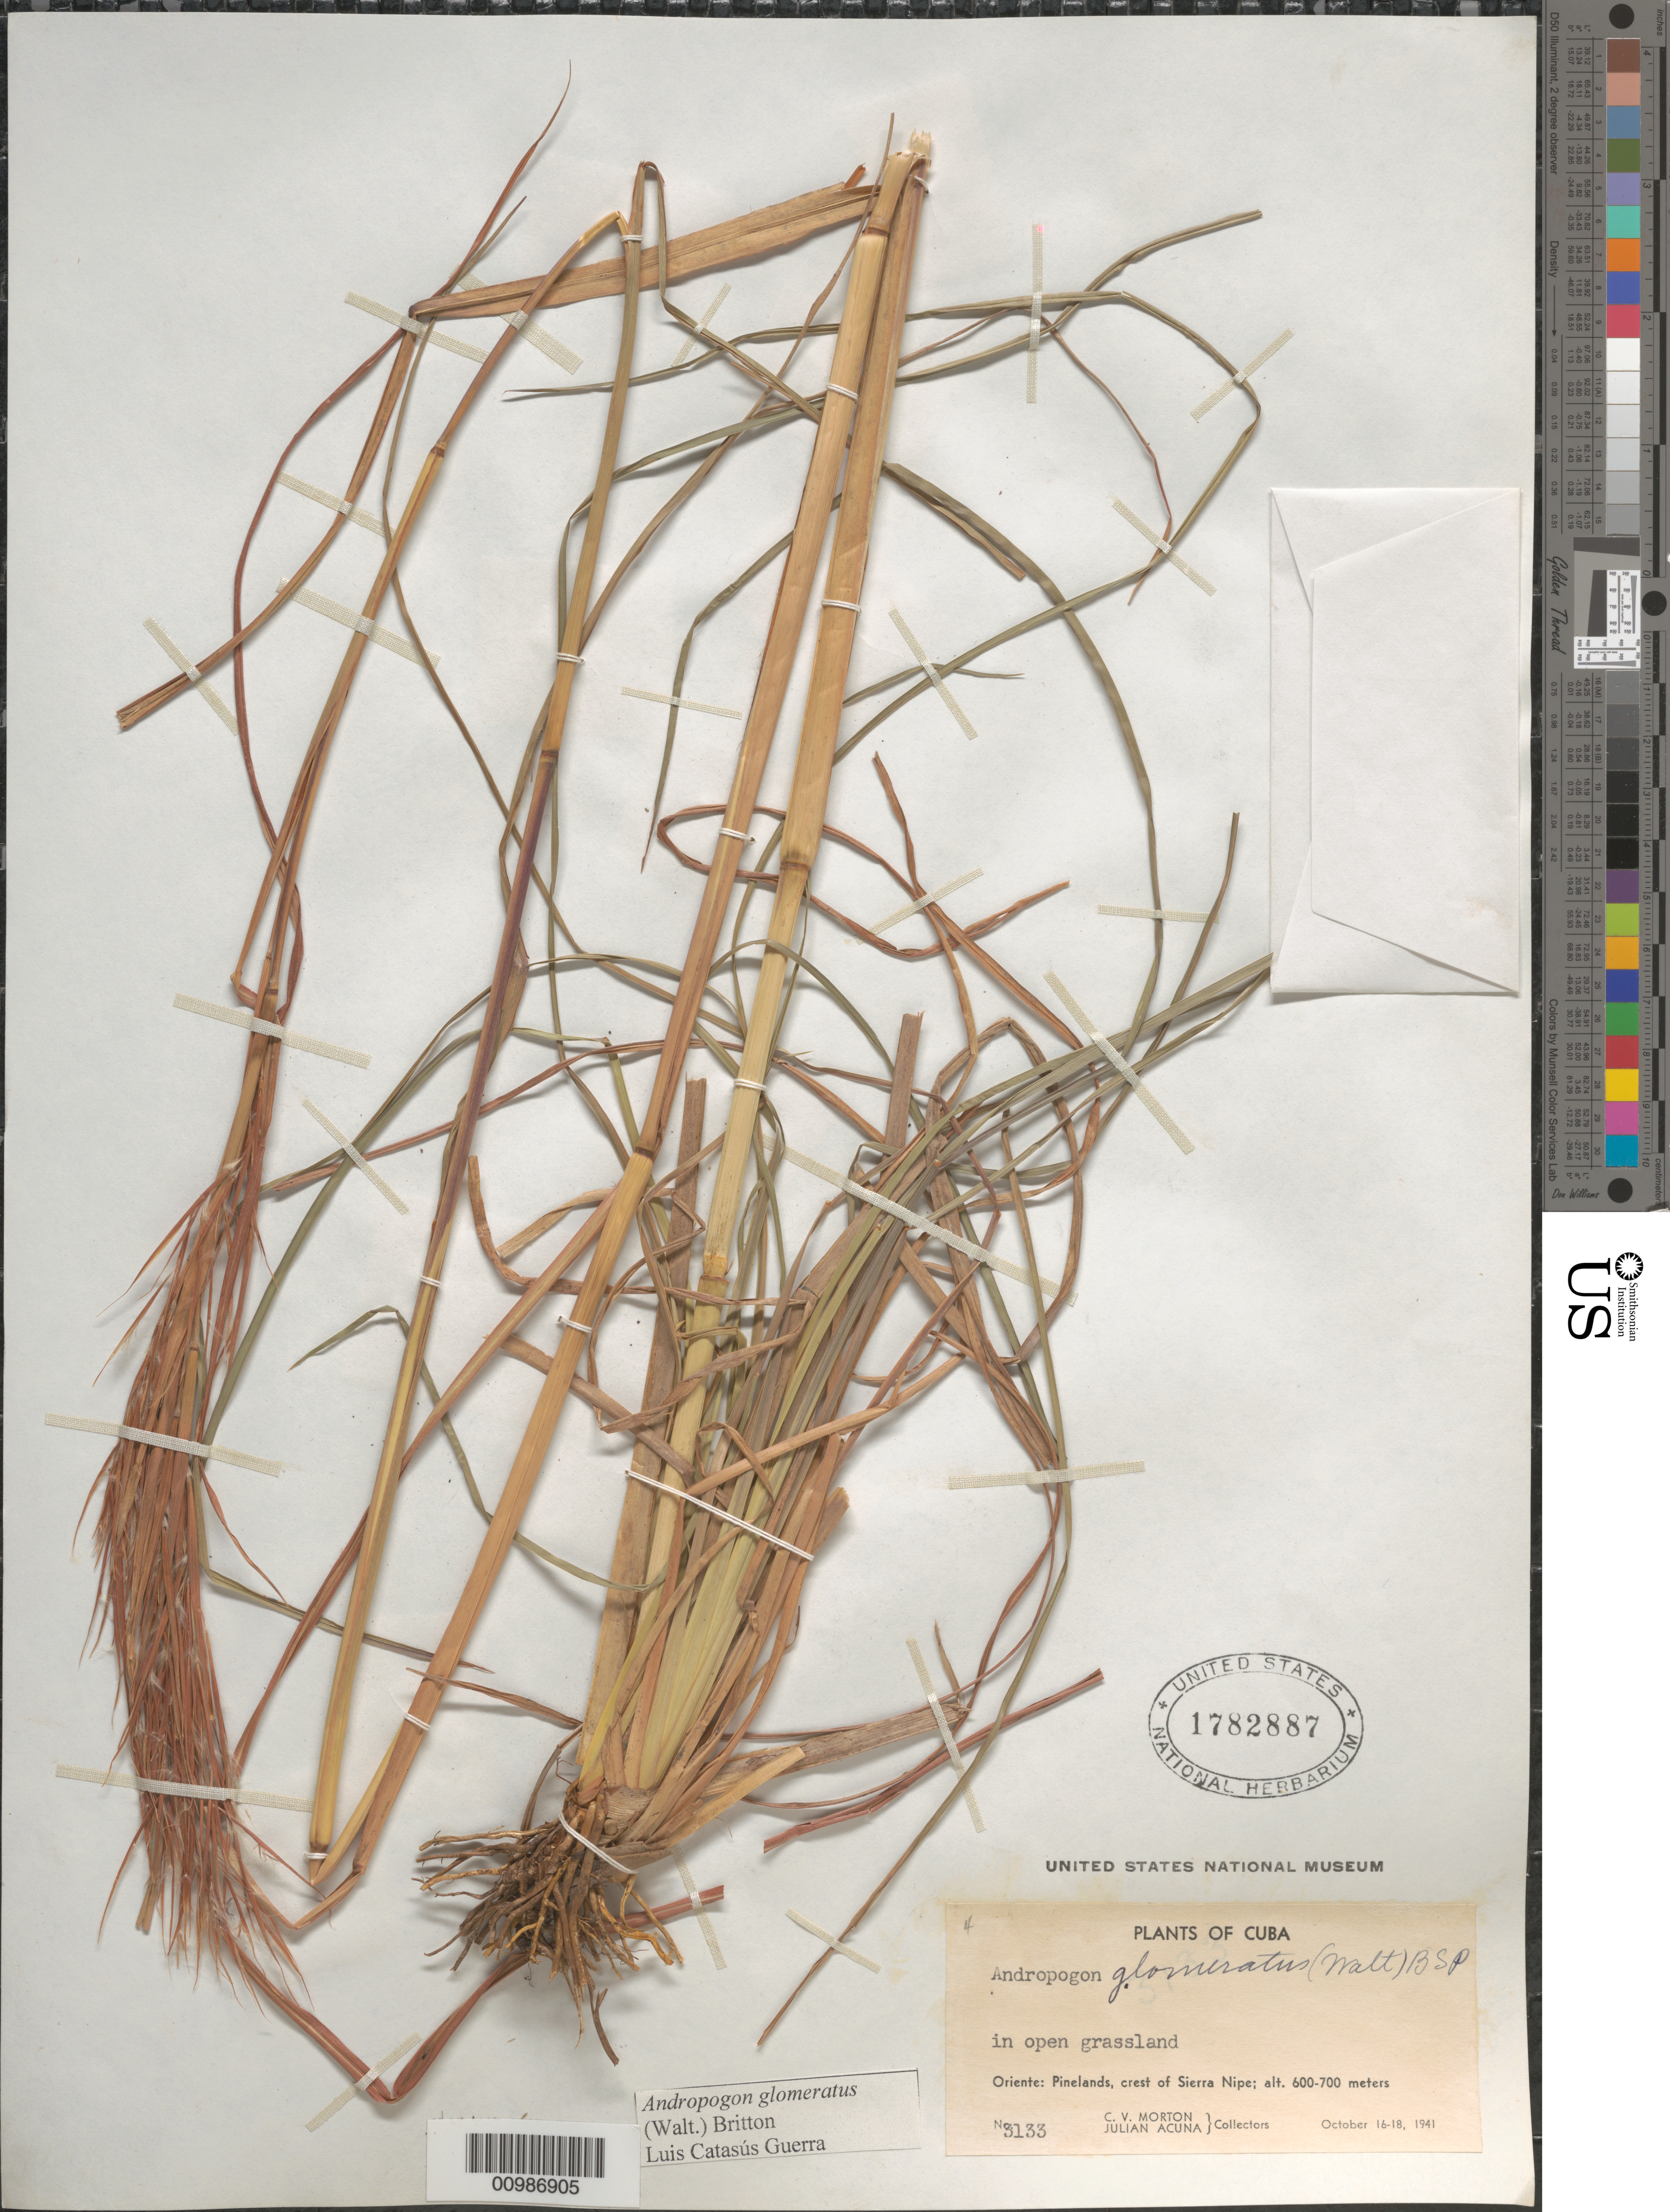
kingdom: Plantae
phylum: Tracheophyta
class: Liliopsida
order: Poales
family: Poaceae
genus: Andropogon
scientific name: Andropogon glomeratus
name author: (Walter) Britton, Stearns & Poggenb.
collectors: C. V. Morton & J. Acuña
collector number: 3133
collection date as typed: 16 Oct 1941 to18 Oct 1941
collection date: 1941-10-16/1941-10-18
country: Cuba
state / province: Holguín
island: Cuba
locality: crest of Sierra Nipe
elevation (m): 600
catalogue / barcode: US 1782887